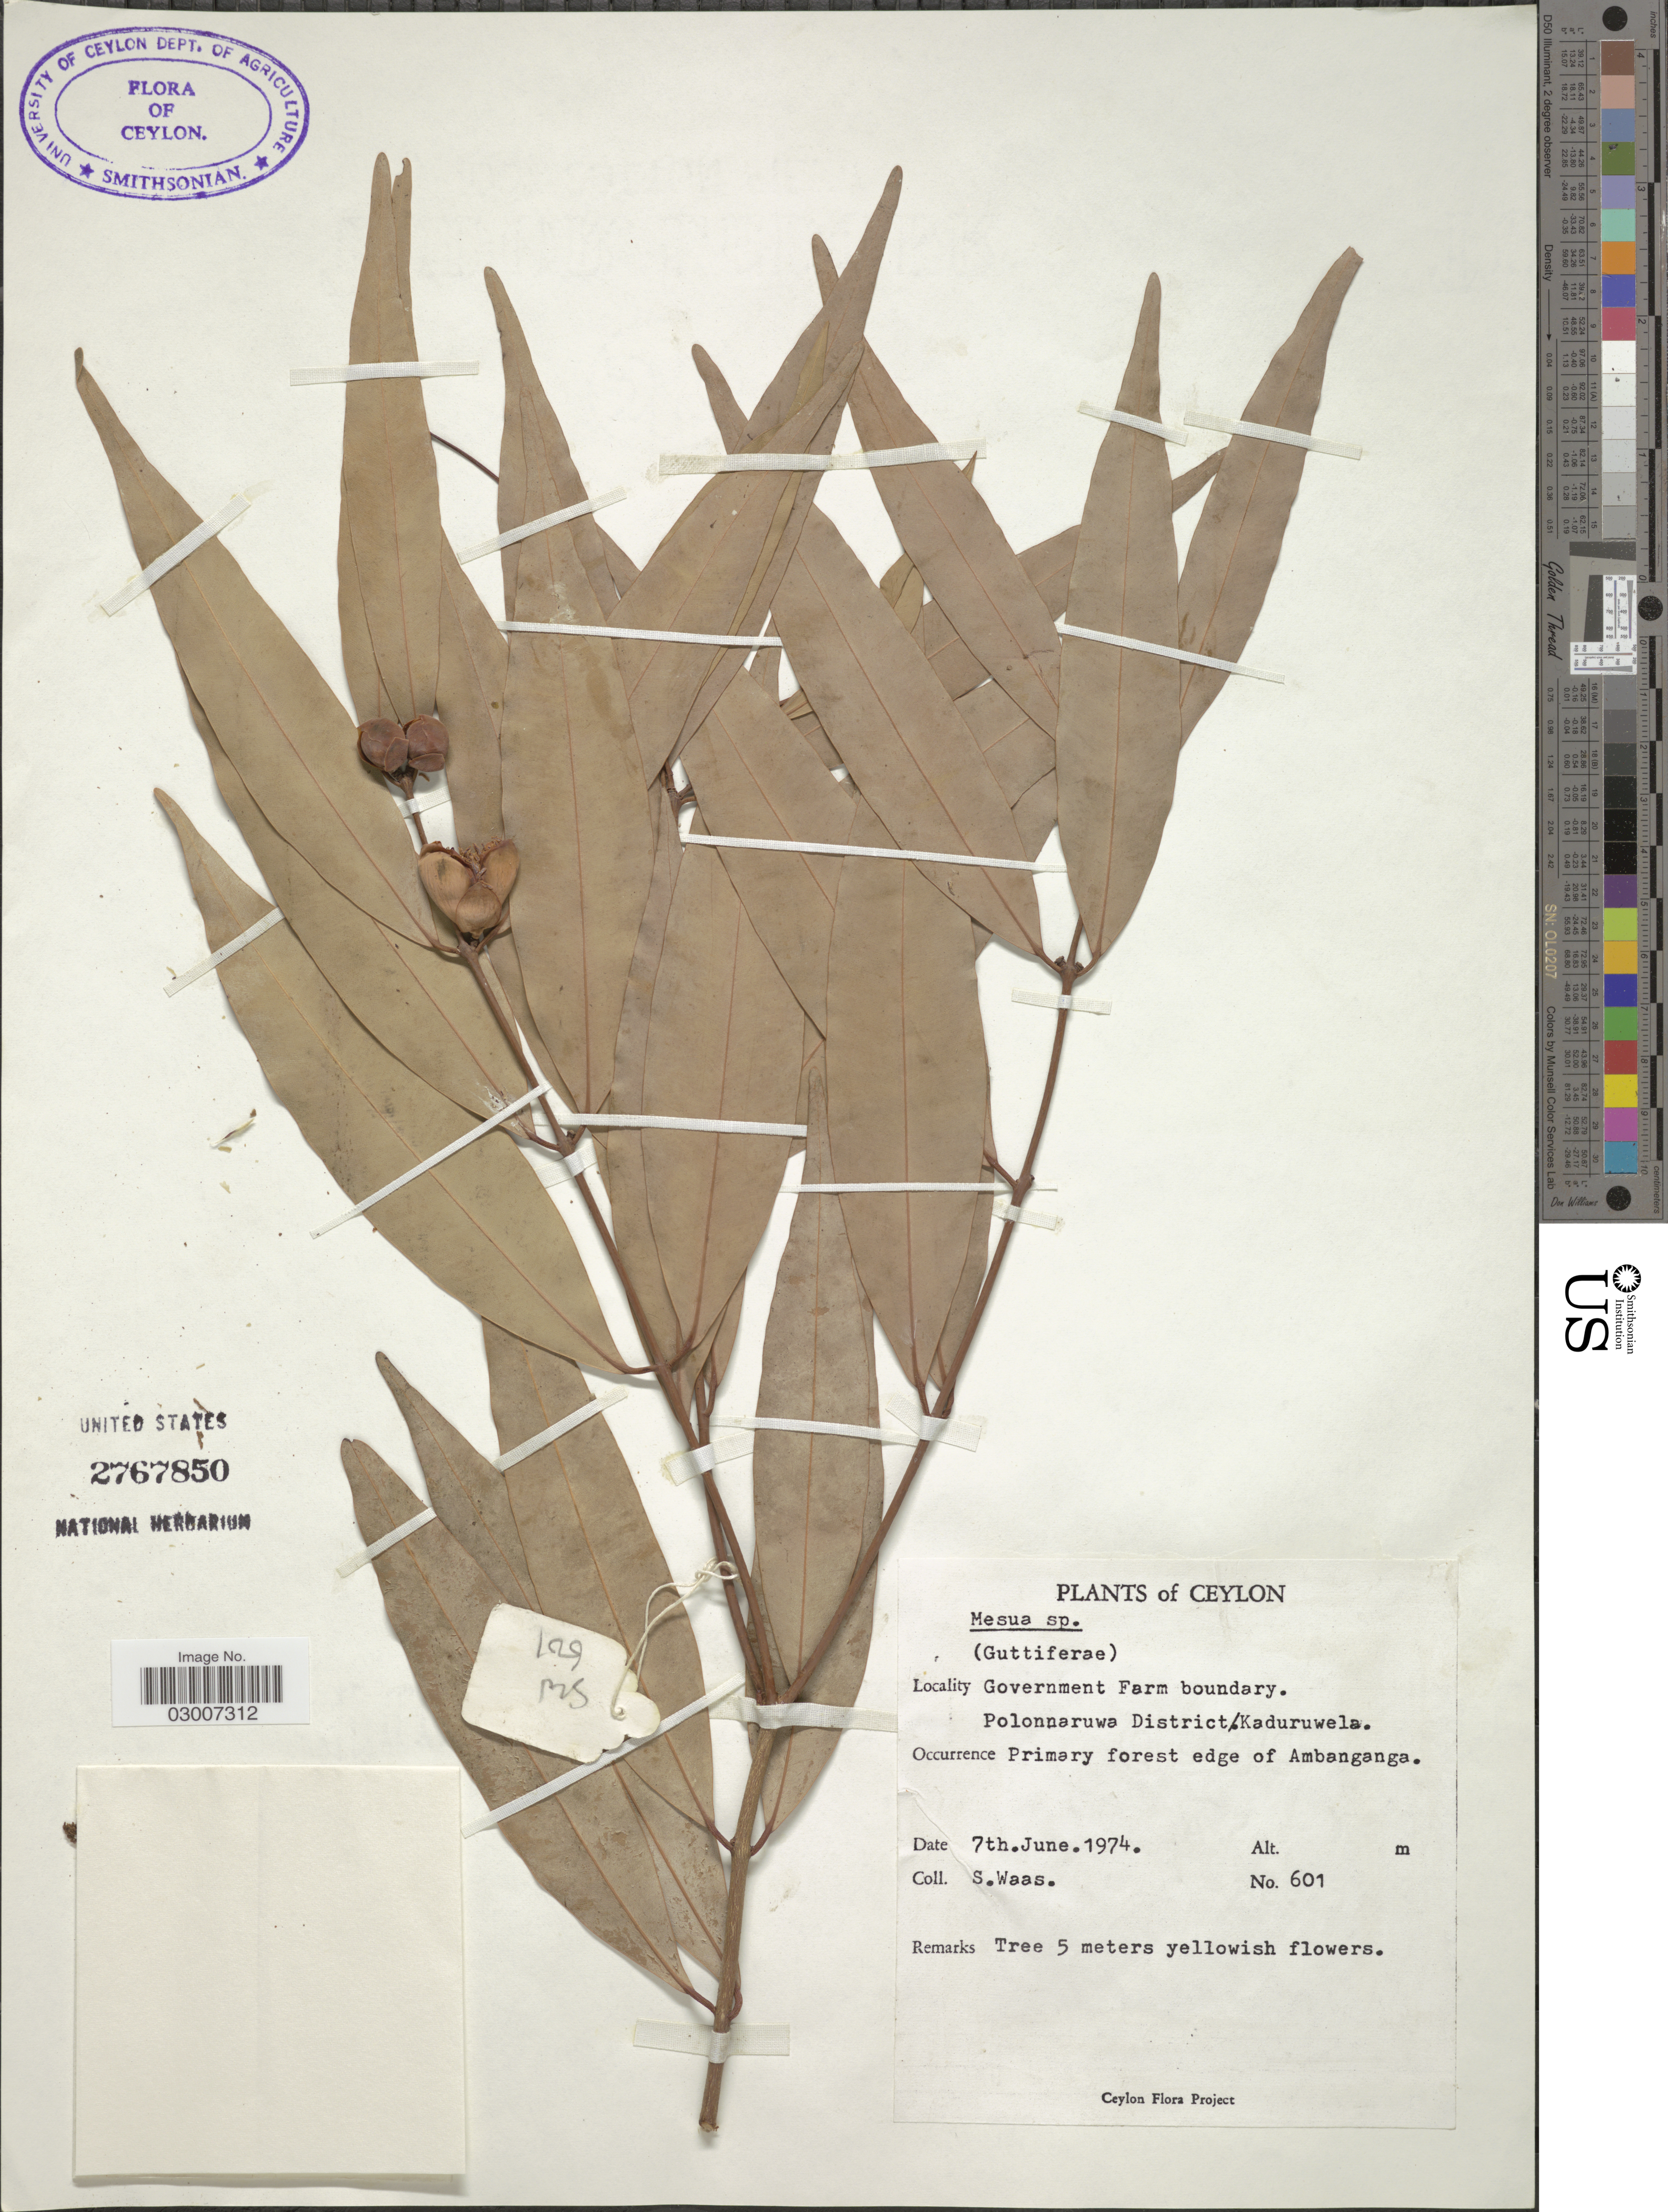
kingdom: Plantae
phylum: Tracheophyta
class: Magnoliopsida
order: Malpighiales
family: Calophyllaceae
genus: Mesua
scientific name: Mesua sp.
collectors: S. Waas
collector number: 601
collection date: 1974-06-07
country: Sri Lanka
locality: Ceylon. Government Farm boundary. Polonnaruwa District/ Kaduruwela. Primary forest edge of Ambanganga.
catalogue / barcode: US 2767850